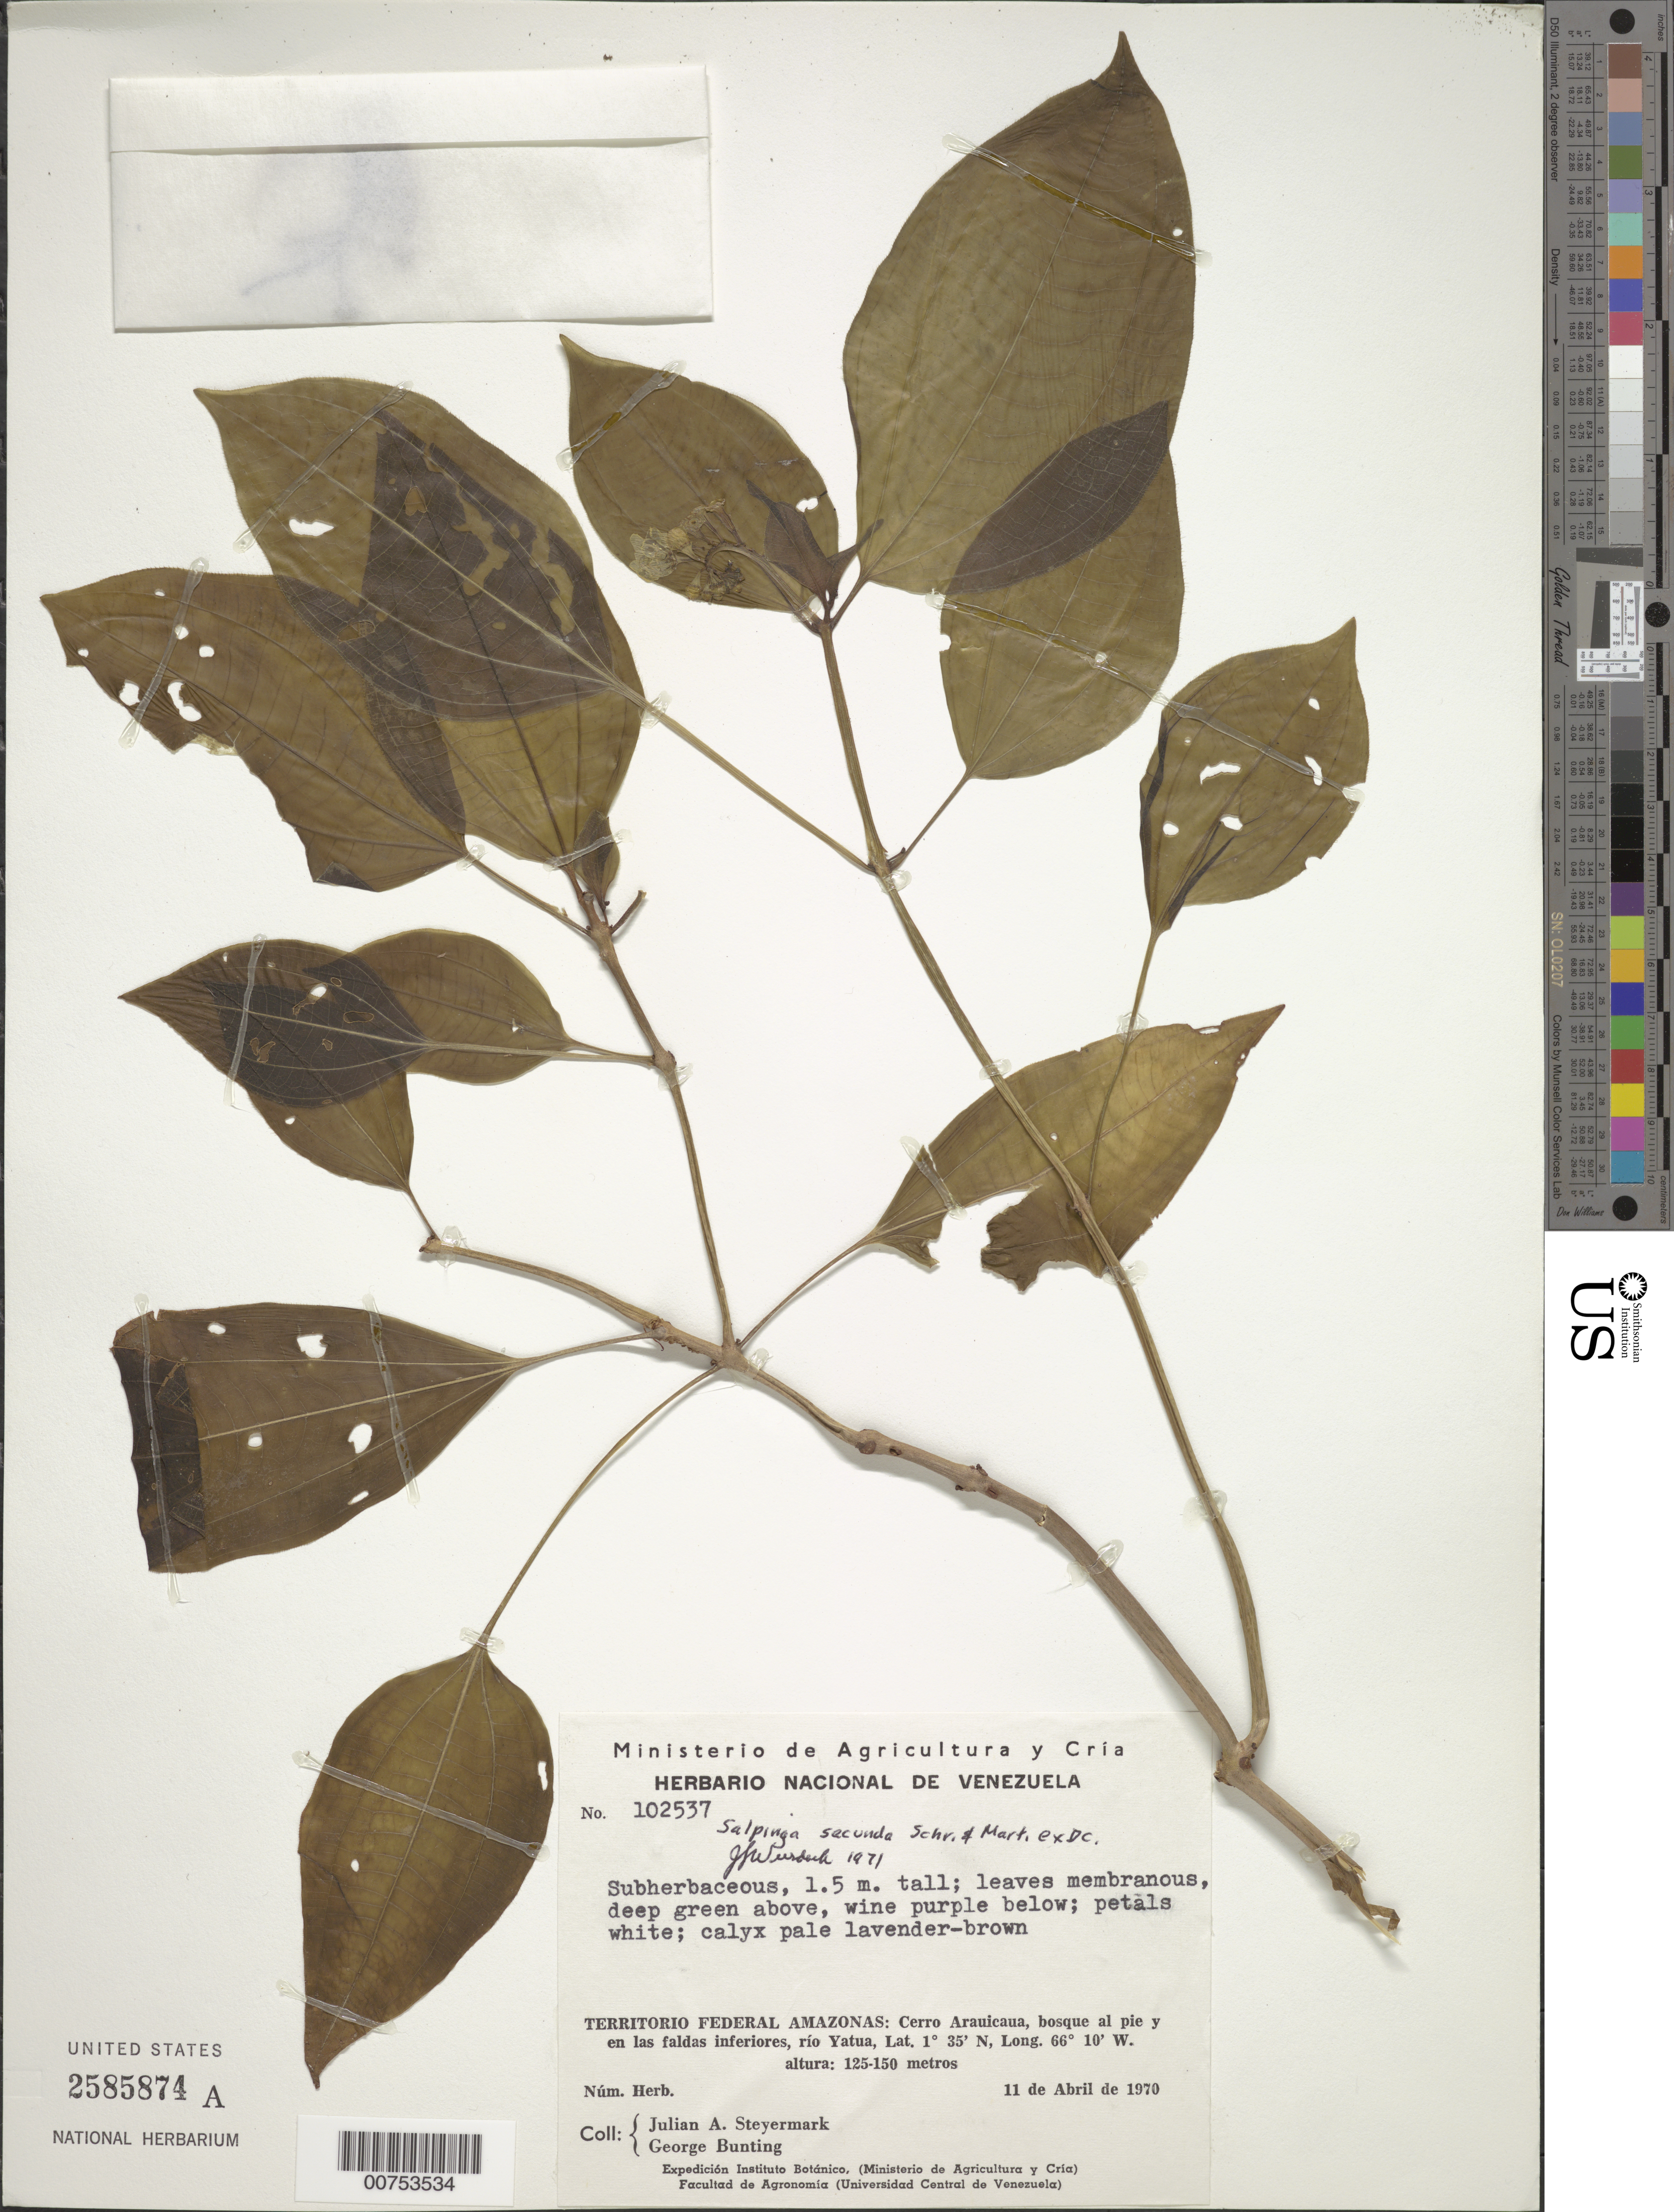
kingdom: Plantae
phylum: Tracheophyta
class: Magnoliopsida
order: Myrtales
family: Melastomataceae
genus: Salpinga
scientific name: Salpinga secunda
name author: Schrank & Mart. ex DC.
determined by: Wurdack, John J., (US), US (UNITED STATES)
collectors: J. Steyermark & G. S. Bunting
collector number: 102537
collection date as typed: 11-Apr-70 to 12-Apr-70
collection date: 1970-04-11/1970-04-12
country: Venezuela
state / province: Amazonas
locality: Río Yatua, bajando desde el Cerro Araicaua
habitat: Bosque al pié y en las faldas inferiores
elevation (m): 125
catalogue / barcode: US 2585874A